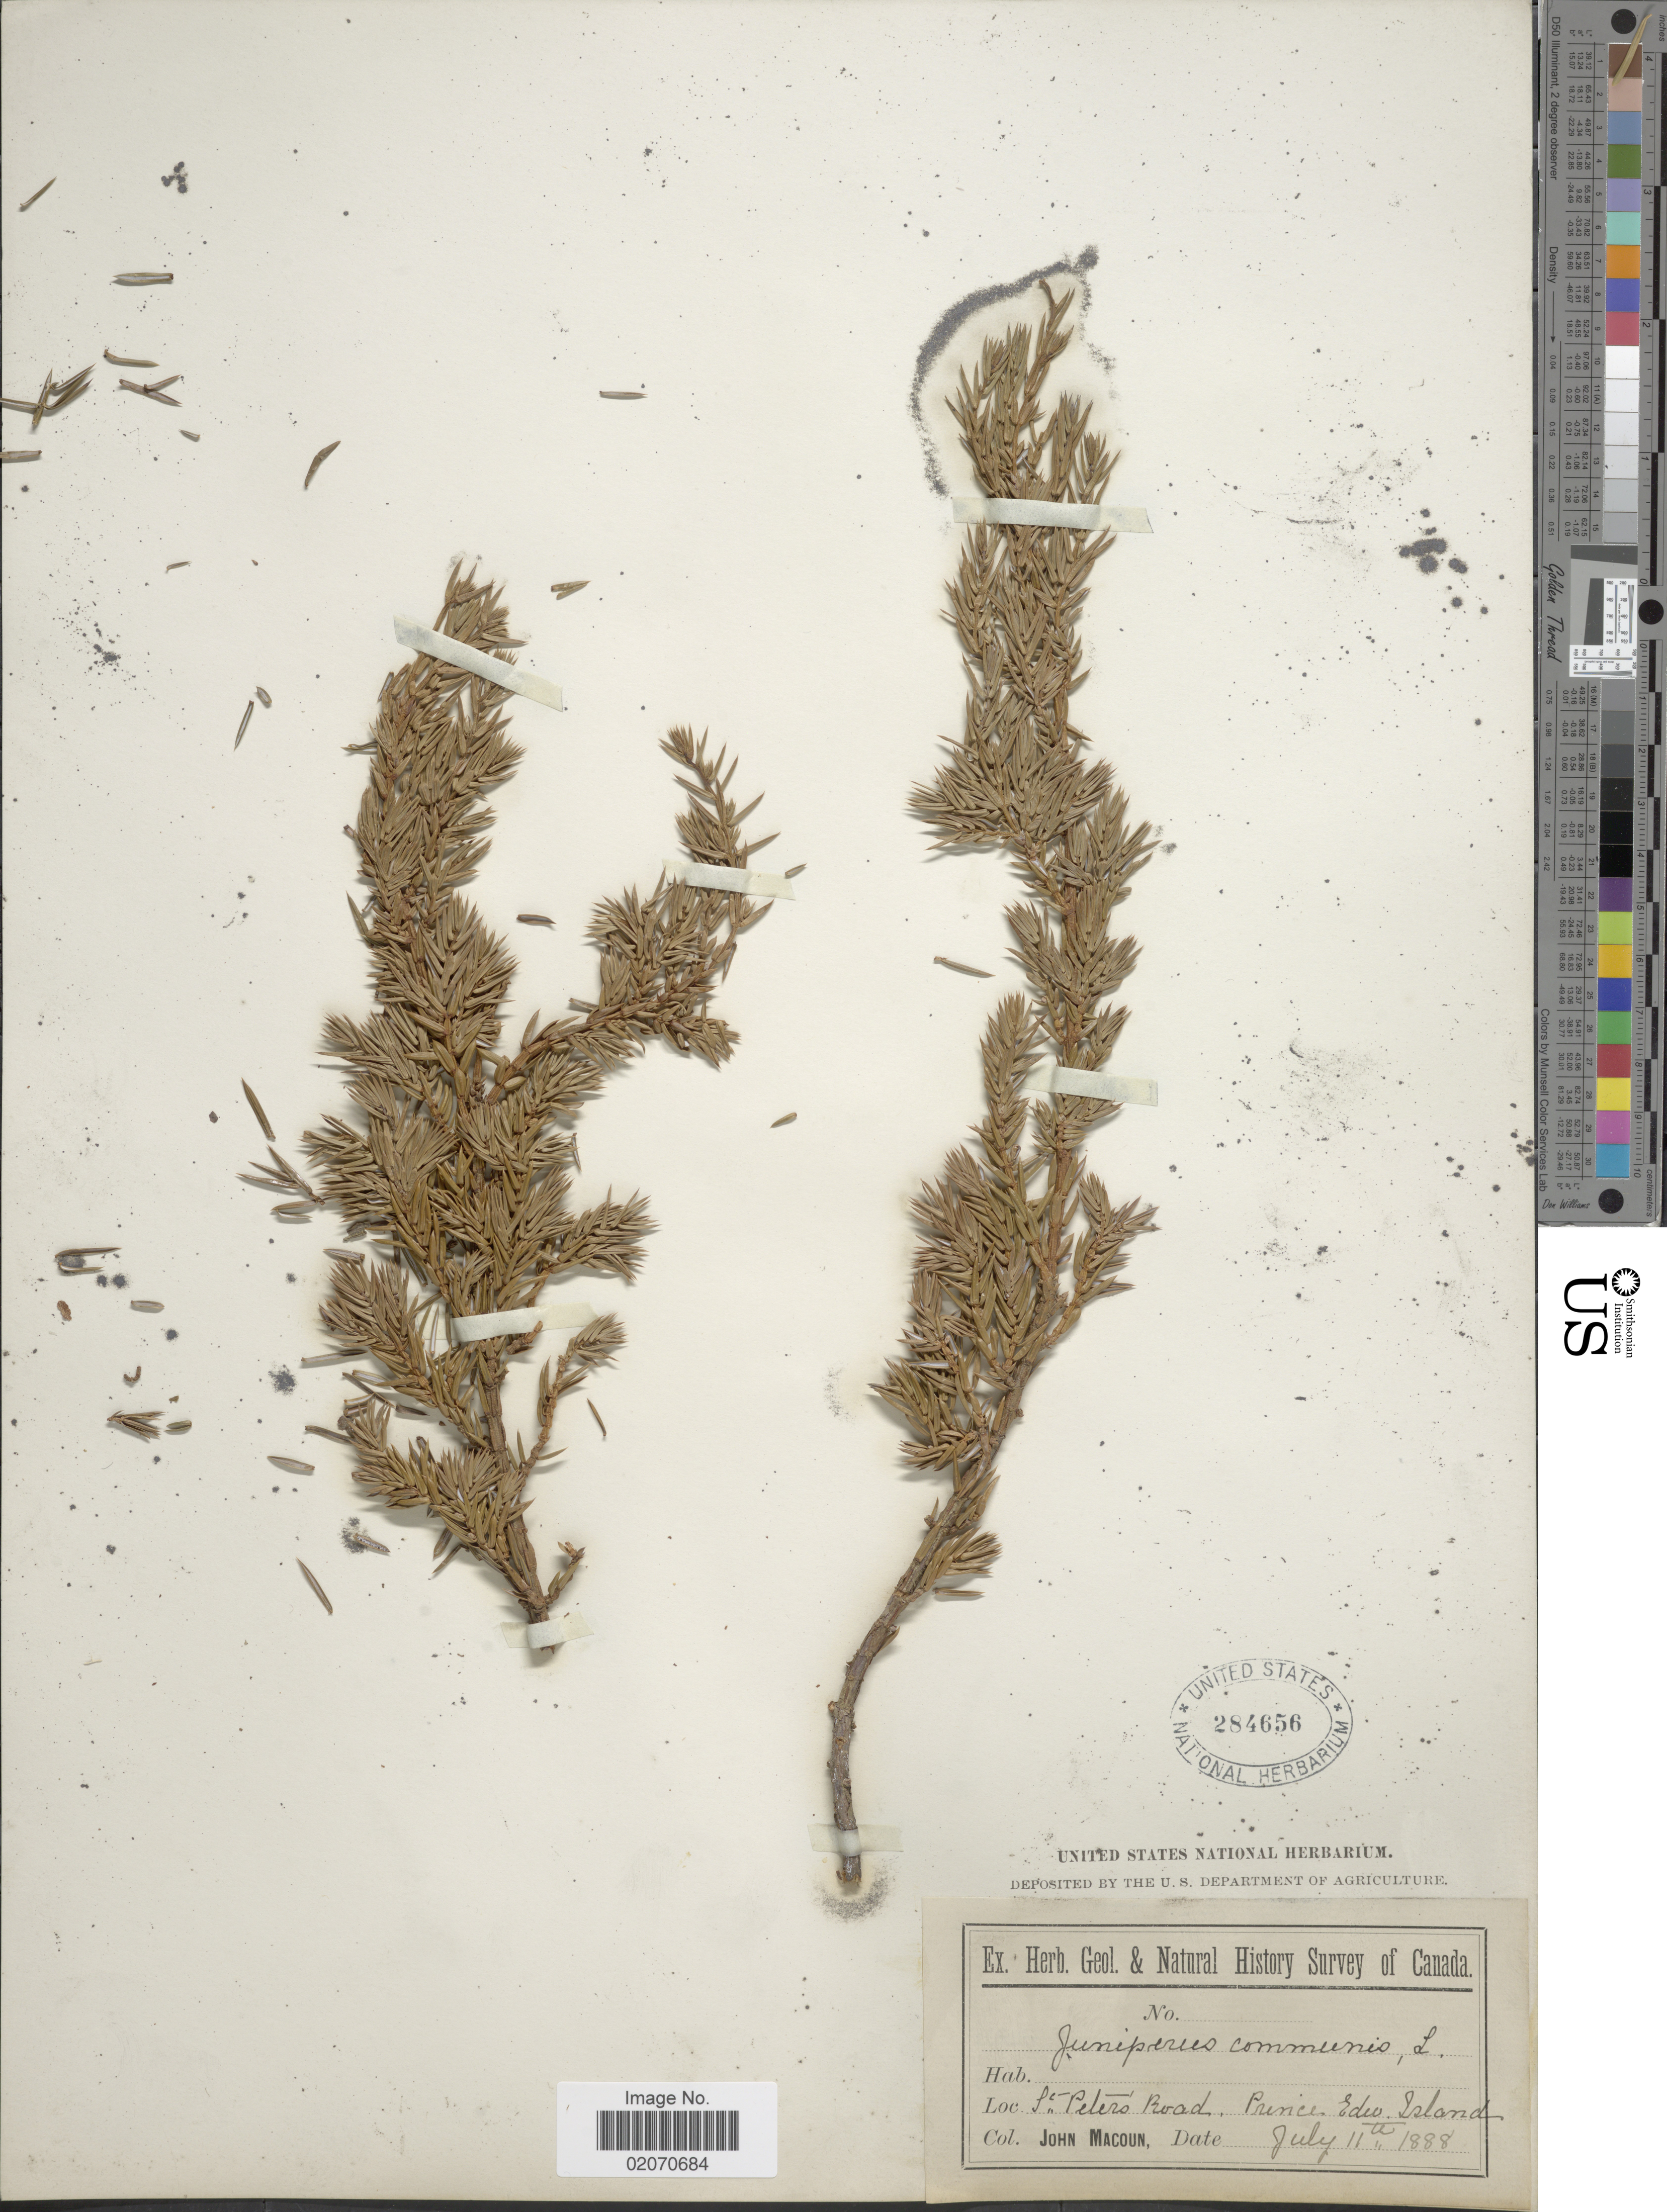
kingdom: Plantae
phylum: Tracheophyta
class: Pinopsida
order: Pinales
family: Cupressaceae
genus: Juniperus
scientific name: Juniperus communis var. depressa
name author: Pursh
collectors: J. Macoun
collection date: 1888-07-11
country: Canada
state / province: Prince Edward Island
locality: St. Peters Road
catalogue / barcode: US 284656